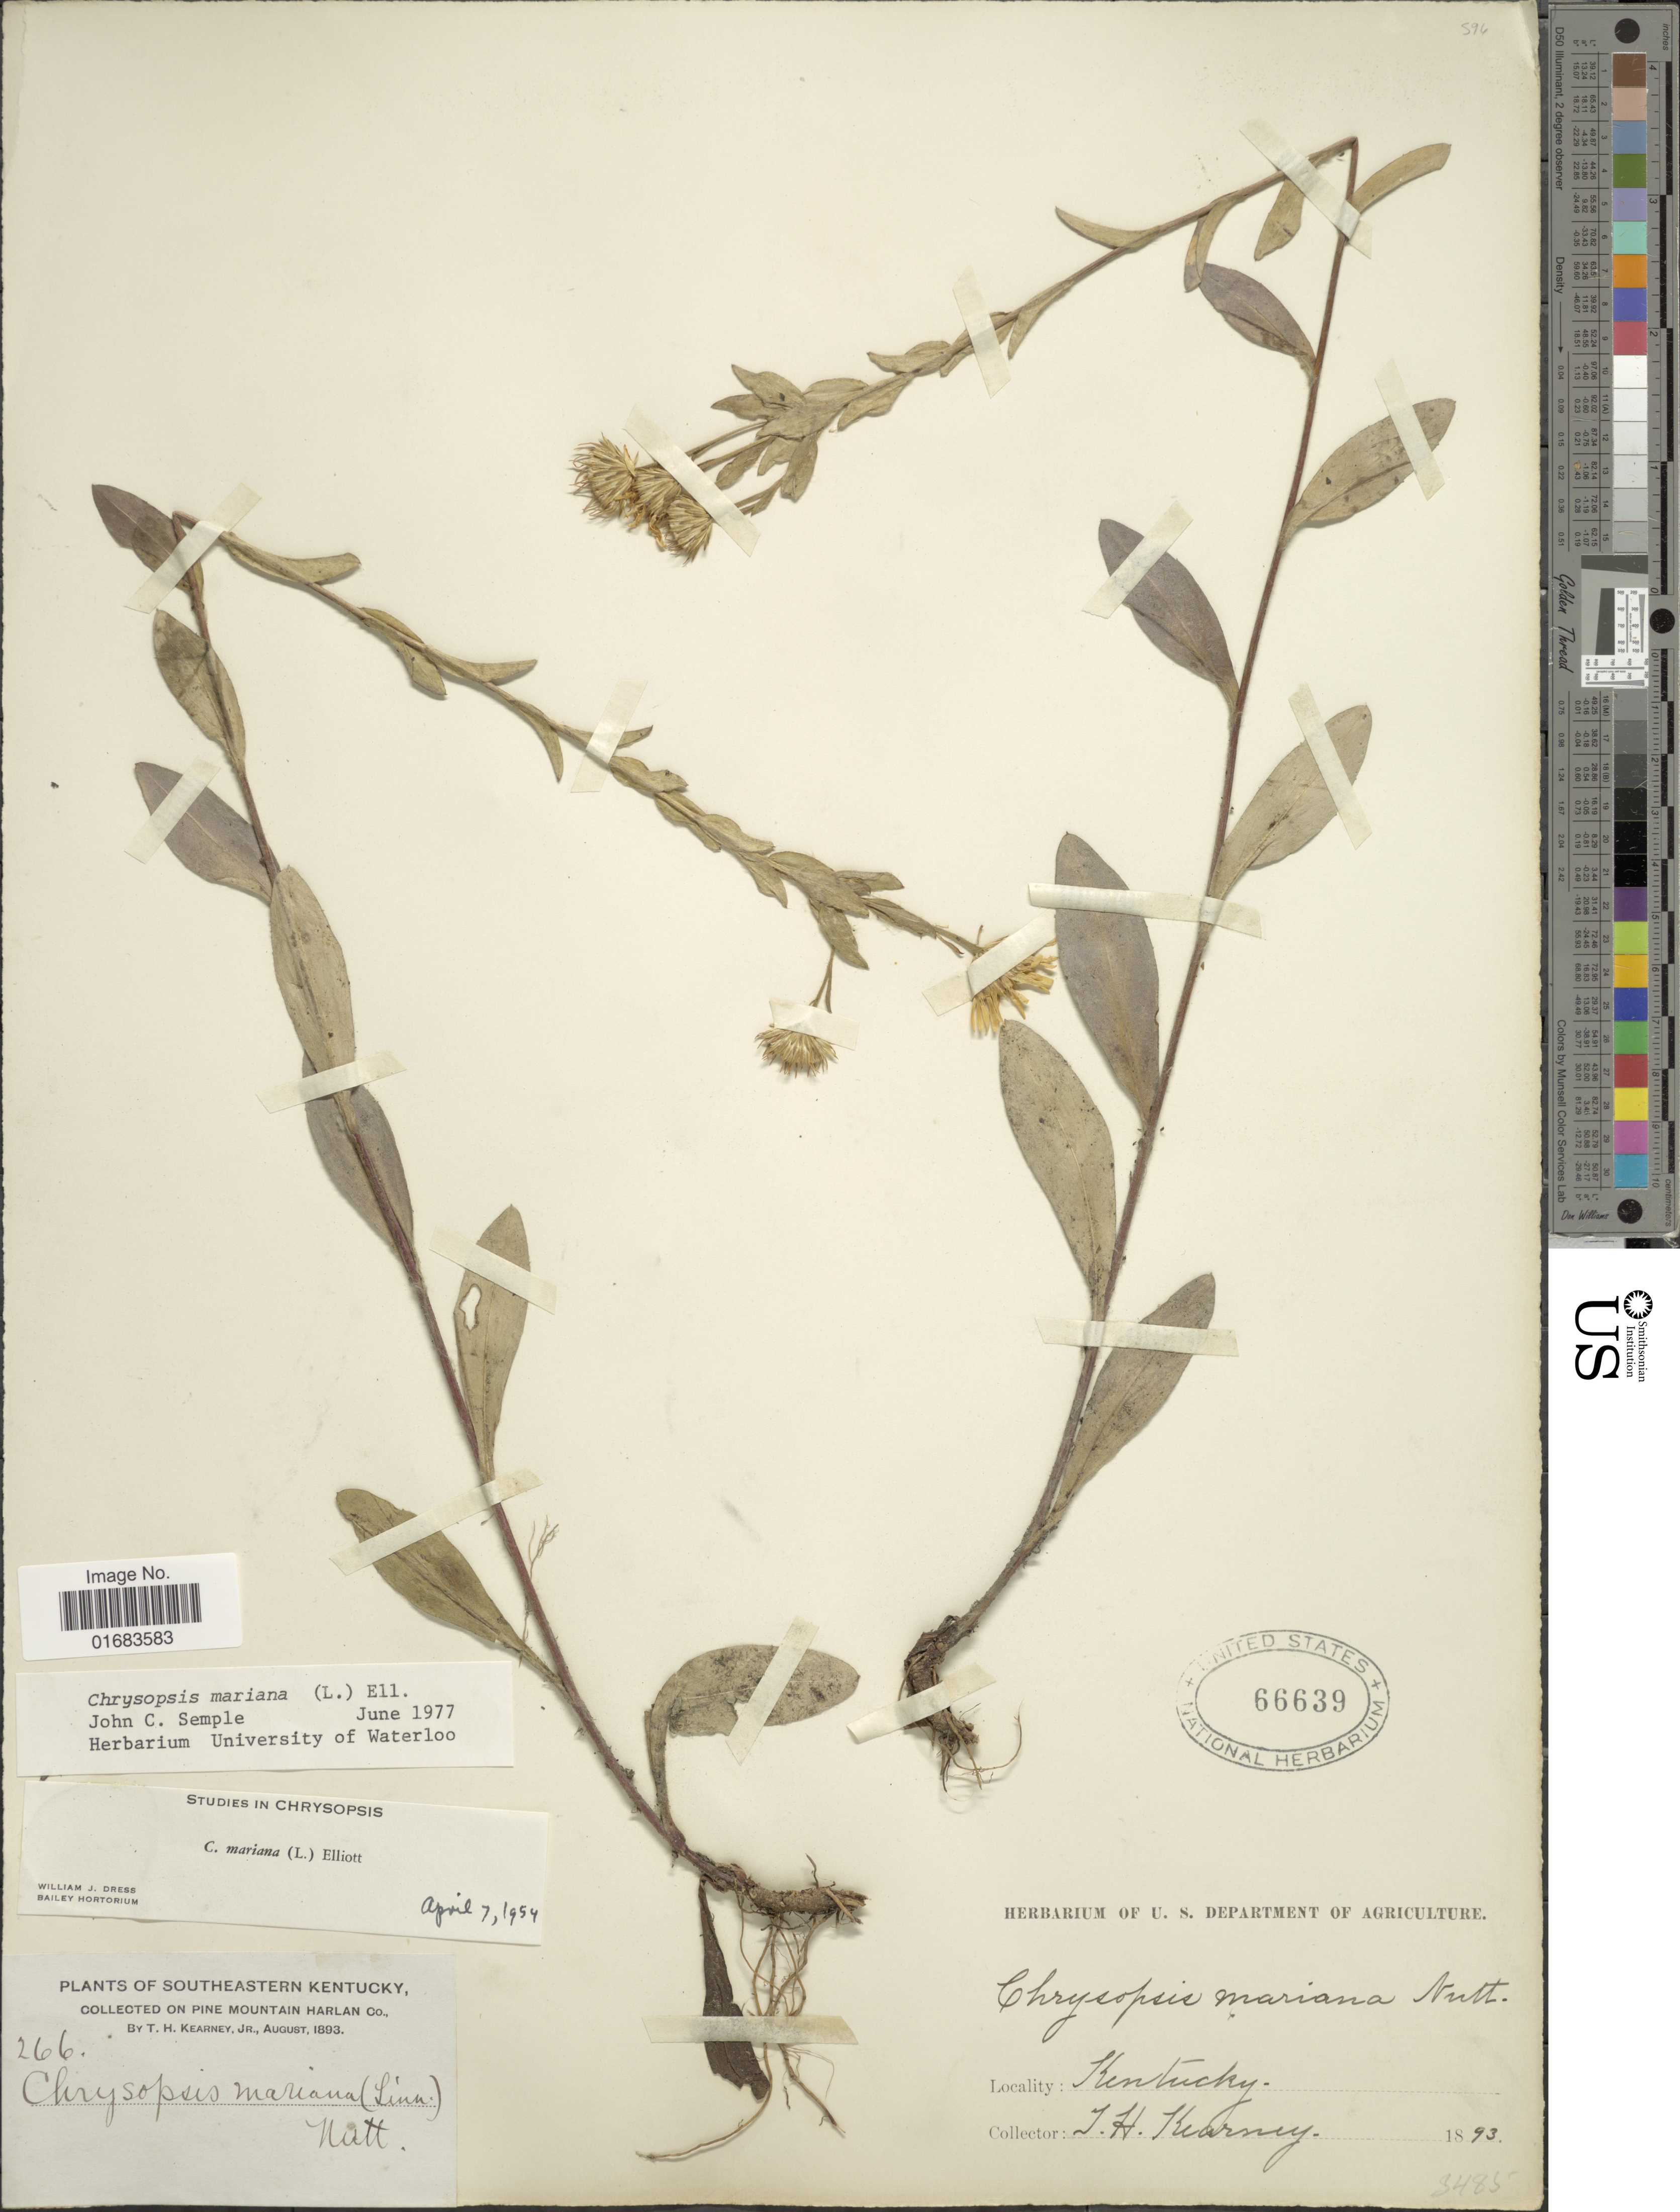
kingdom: Plantae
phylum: Tracheophyta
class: Magnoliopsida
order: Asterales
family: Asteraceae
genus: Chrysopsis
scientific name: Chrysopsis mariana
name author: (L.) Elliott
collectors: T. H. Kearney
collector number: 266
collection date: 1893-08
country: United States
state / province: Kentucky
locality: Southeastern Kentucky, on Pine Mountain Harlan, co.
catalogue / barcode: US 66639